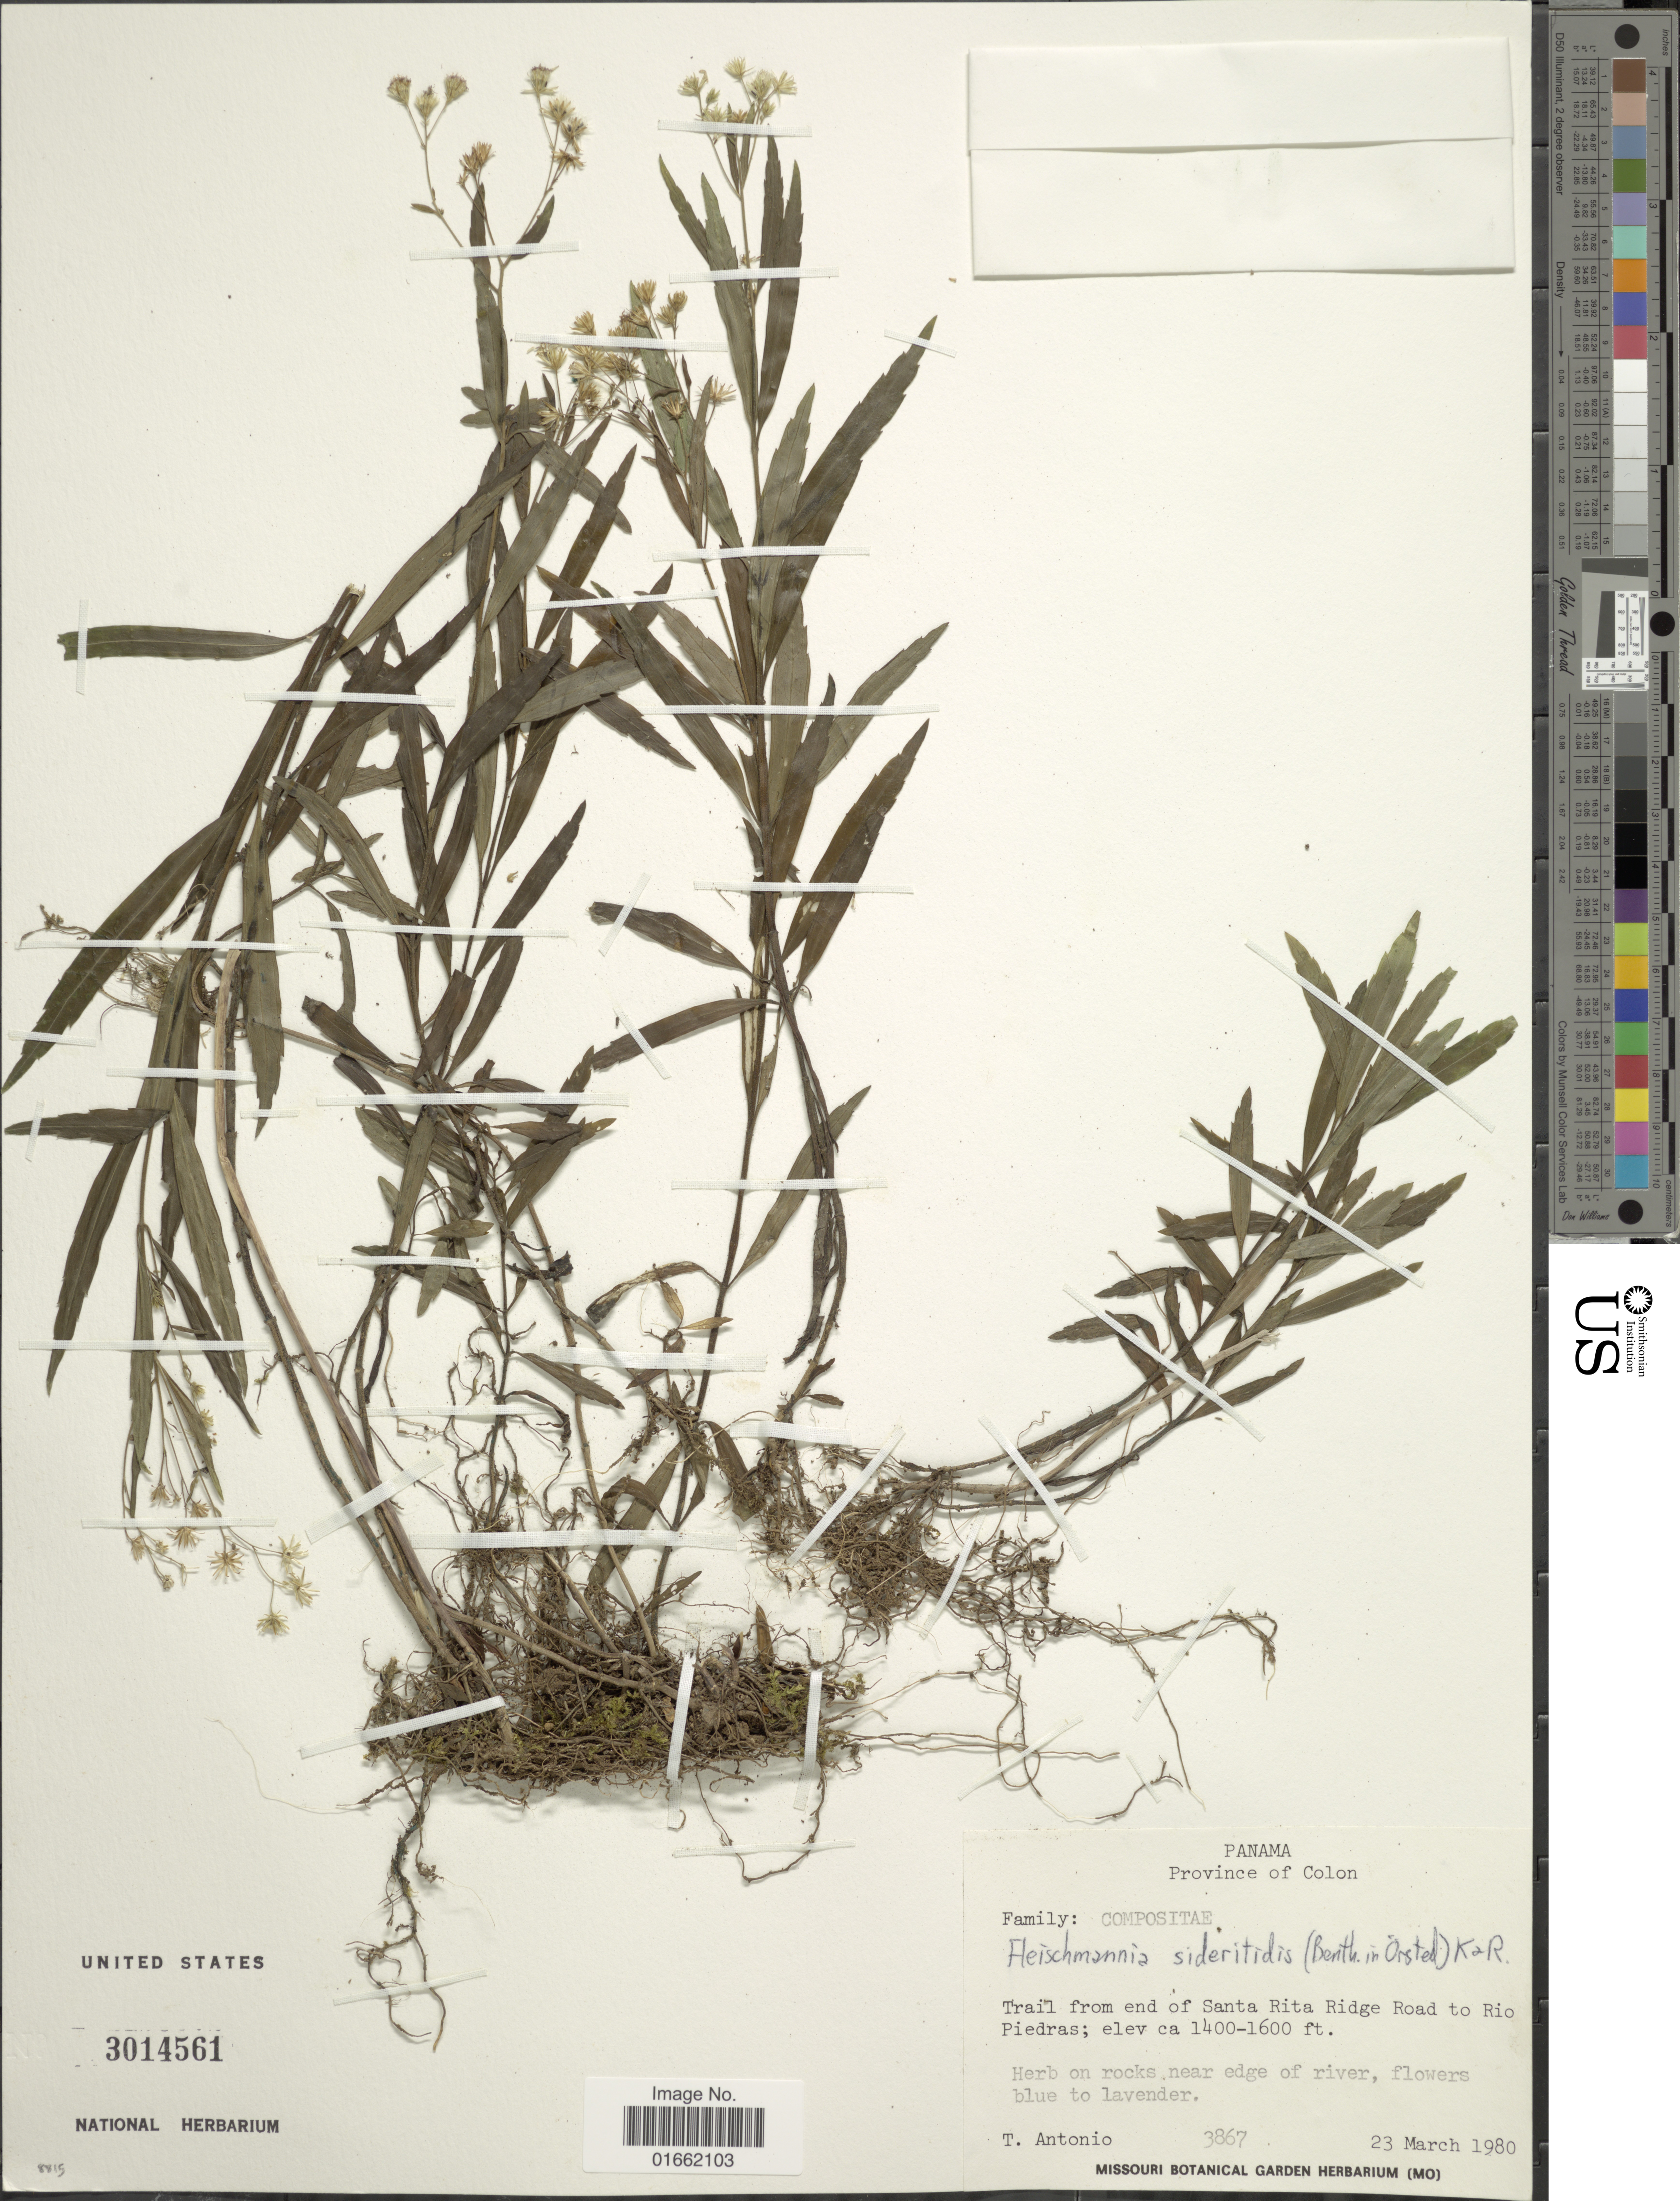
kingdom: Plantae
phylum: Tracheophyta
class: Magnoliopsida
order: Asterales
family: Asteraceae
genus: Fleischmannia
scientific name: Fleischmannia sideritides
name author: (Benth. in Oerst.) R.M. King & H. Rob.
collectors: T. Antonio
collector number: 3867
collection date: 1980-03-23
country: Panama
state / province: Colón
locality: Province of Cocle. Trail from end of Santa Rita Ridge Road to Rio Piedras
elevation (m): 427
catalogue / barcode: US 3014561